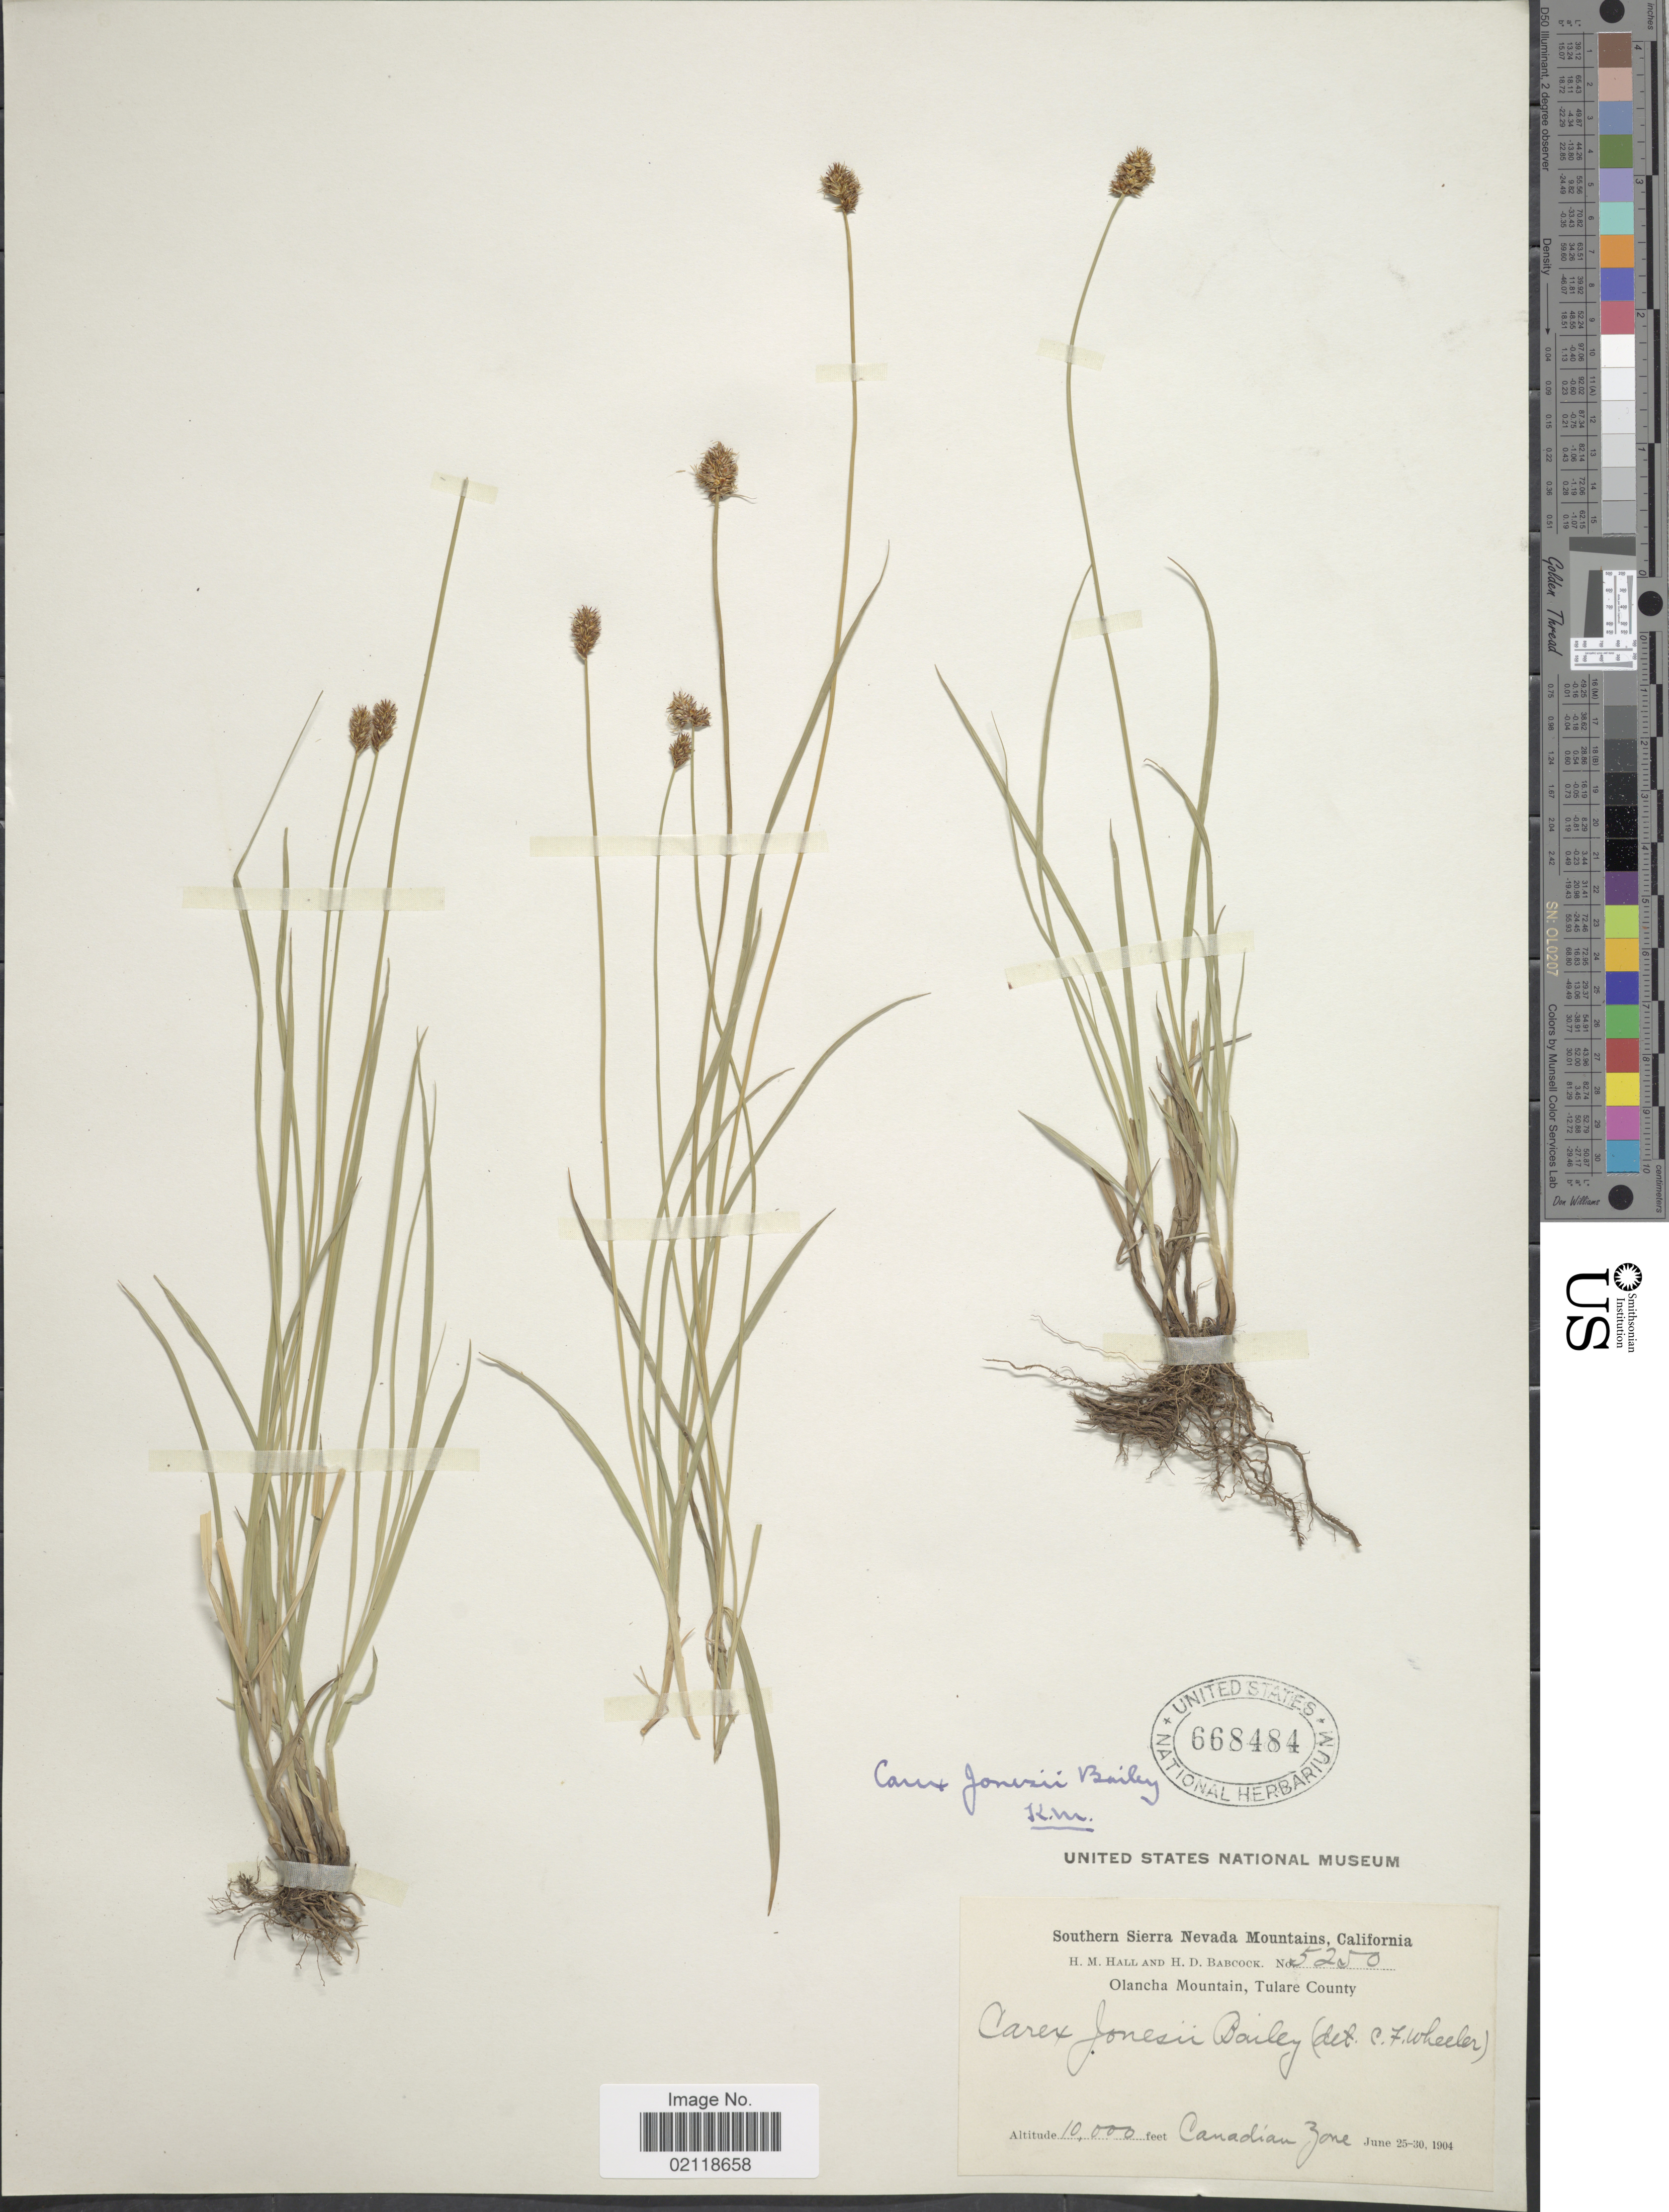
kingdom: Plantae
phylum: Tracheophyta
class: Liliopsida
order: Poales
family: Cyperaceae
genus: Carex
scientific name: Carex jonesii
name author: L.H. Bailey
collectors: H. M. Hall & H. Babcock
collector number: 5250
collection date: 1904-06-25/1904-06-30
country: United States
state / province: California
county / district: Tulare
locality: Southern Sierra Nevada Mountains, Olancha Mountains, Tulare County, Canadian Zone.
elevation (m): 3048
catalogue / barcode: US 668484